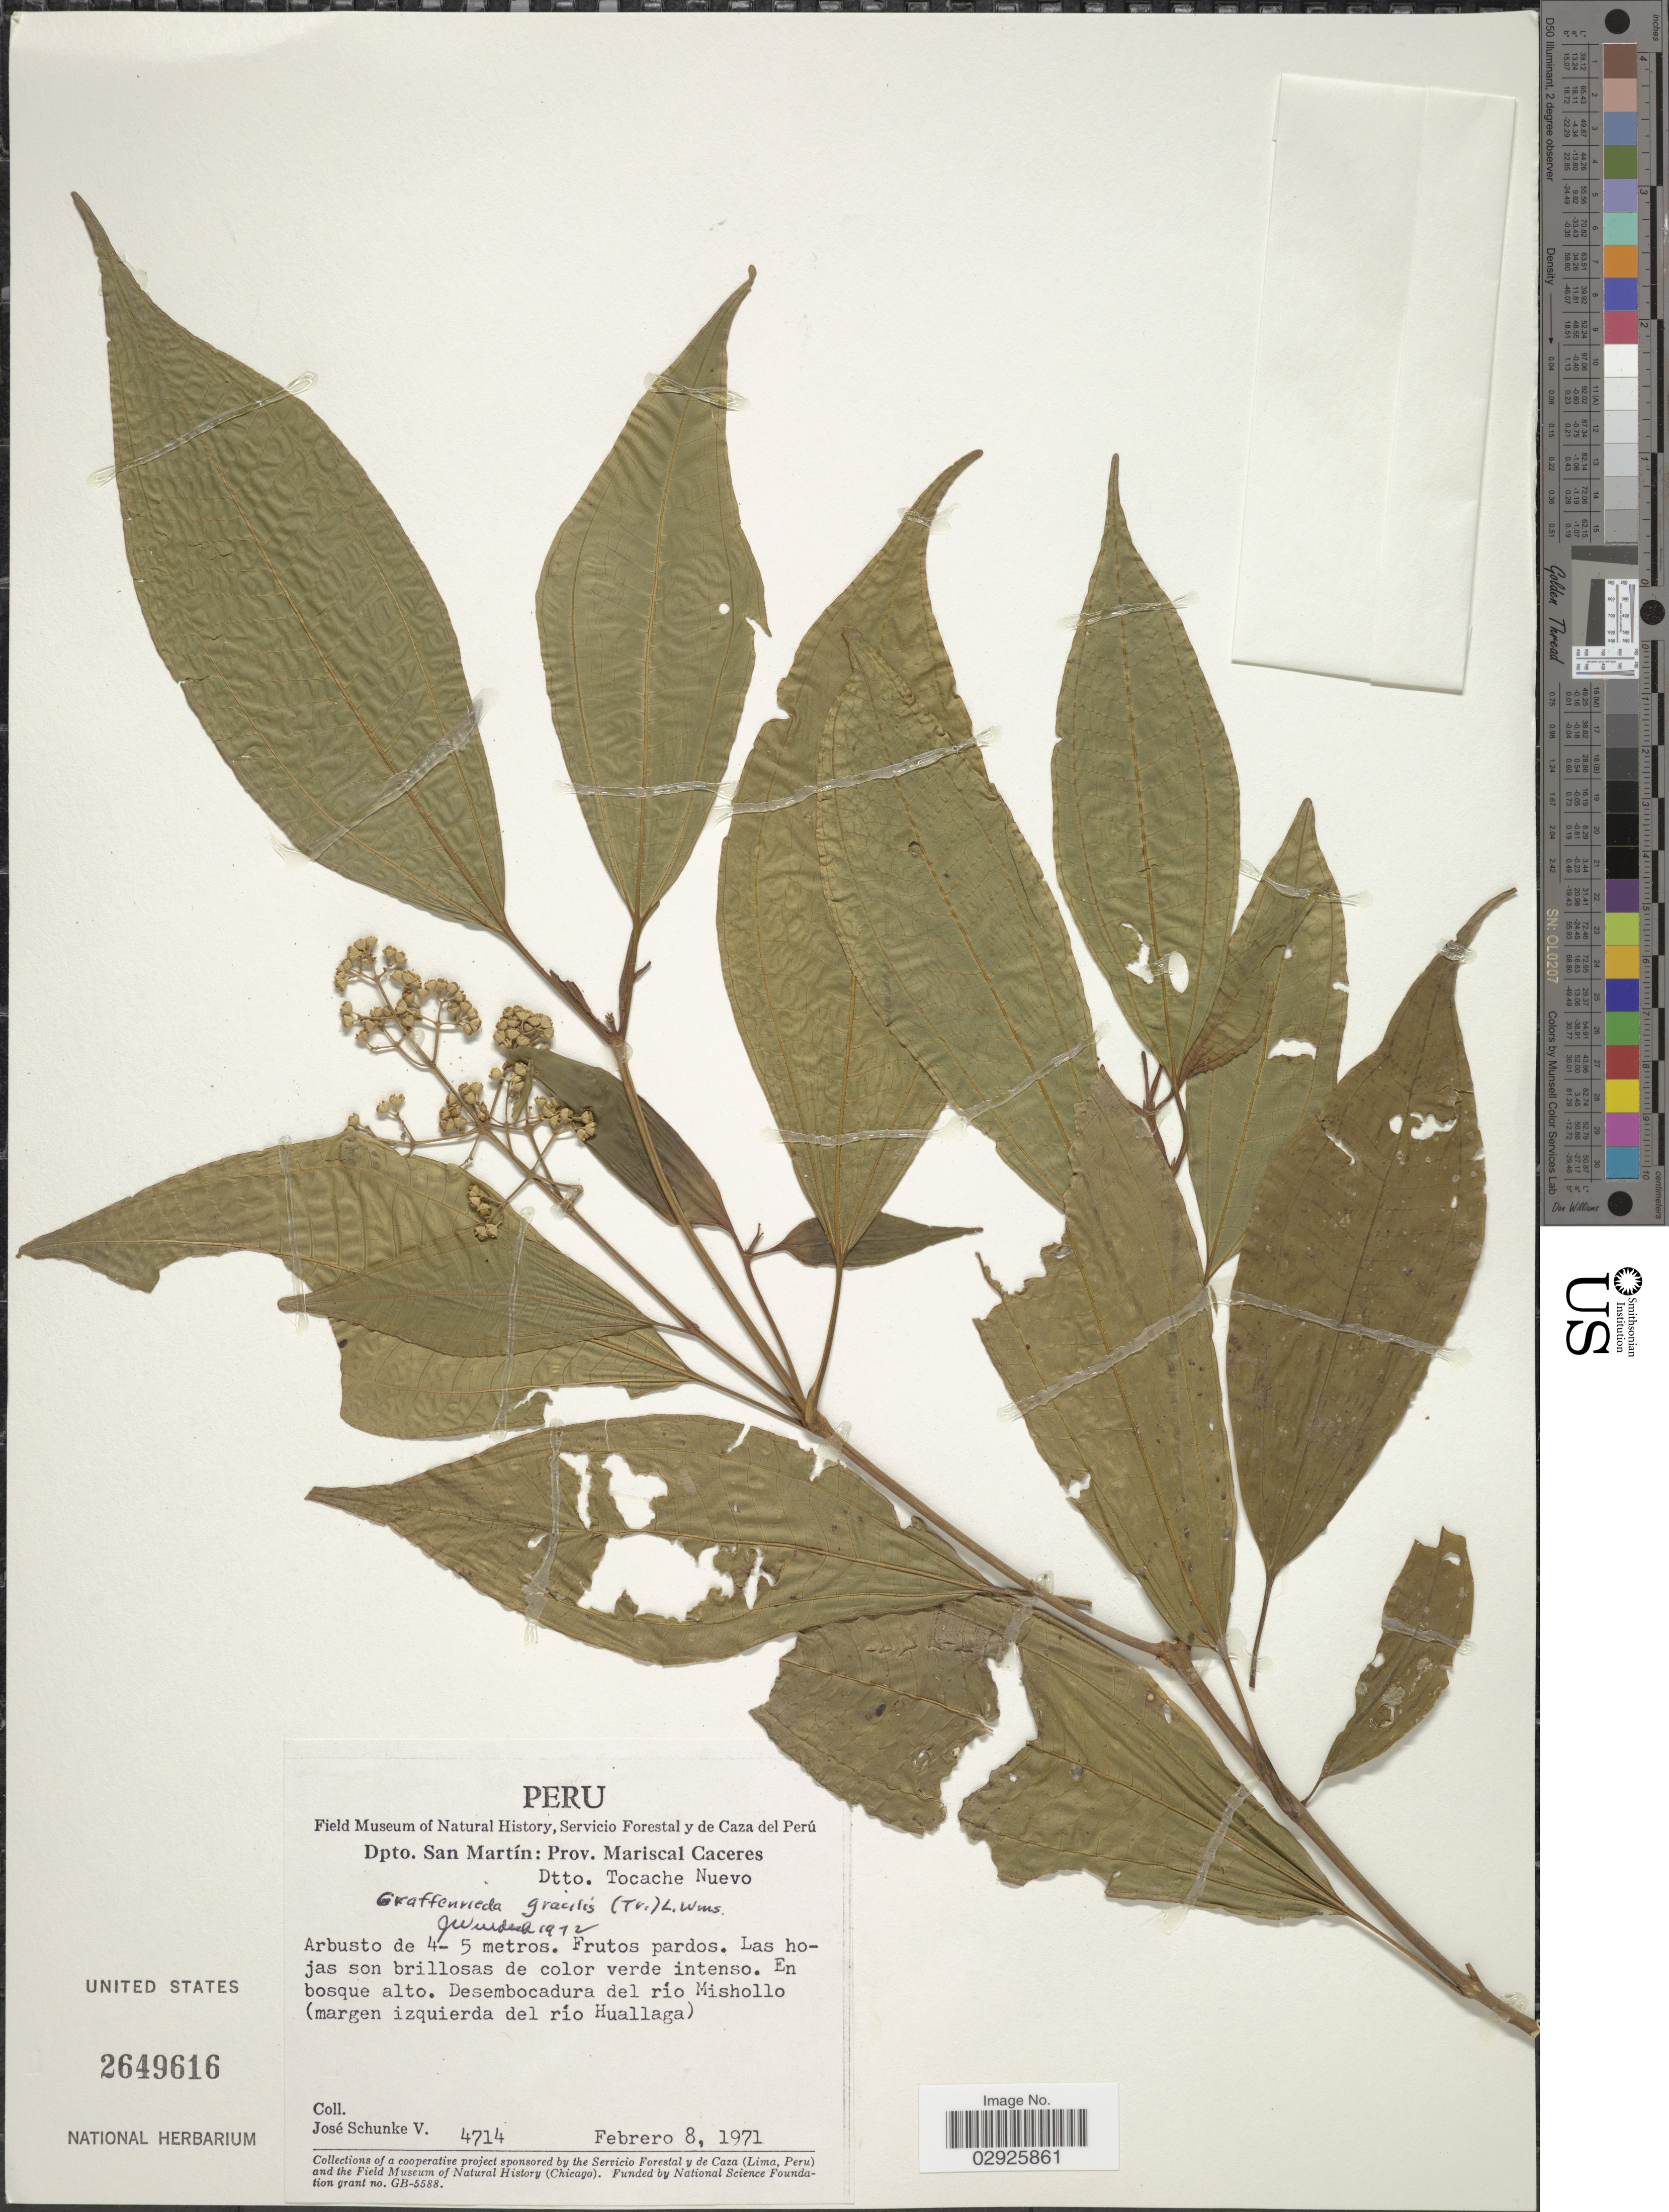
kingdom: Plantae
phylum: Tracheophyta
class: Magnoliopsida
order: Myrtales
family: Melastomataceae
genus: Graffenrieda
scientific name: Graffenrieda gracilis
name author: (Triana) L.O. Williams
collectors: J. Schunke Vigo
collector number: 4714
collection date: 1971-02-08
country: Peru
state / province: San Martín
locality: Dpto. San Martín: Prov. Mariscal Caceres. Dtto. Tocache Nuevo. Desembocadura del río Mishollo (margen izquierda del río Huallaga).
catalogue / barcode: US 2649616